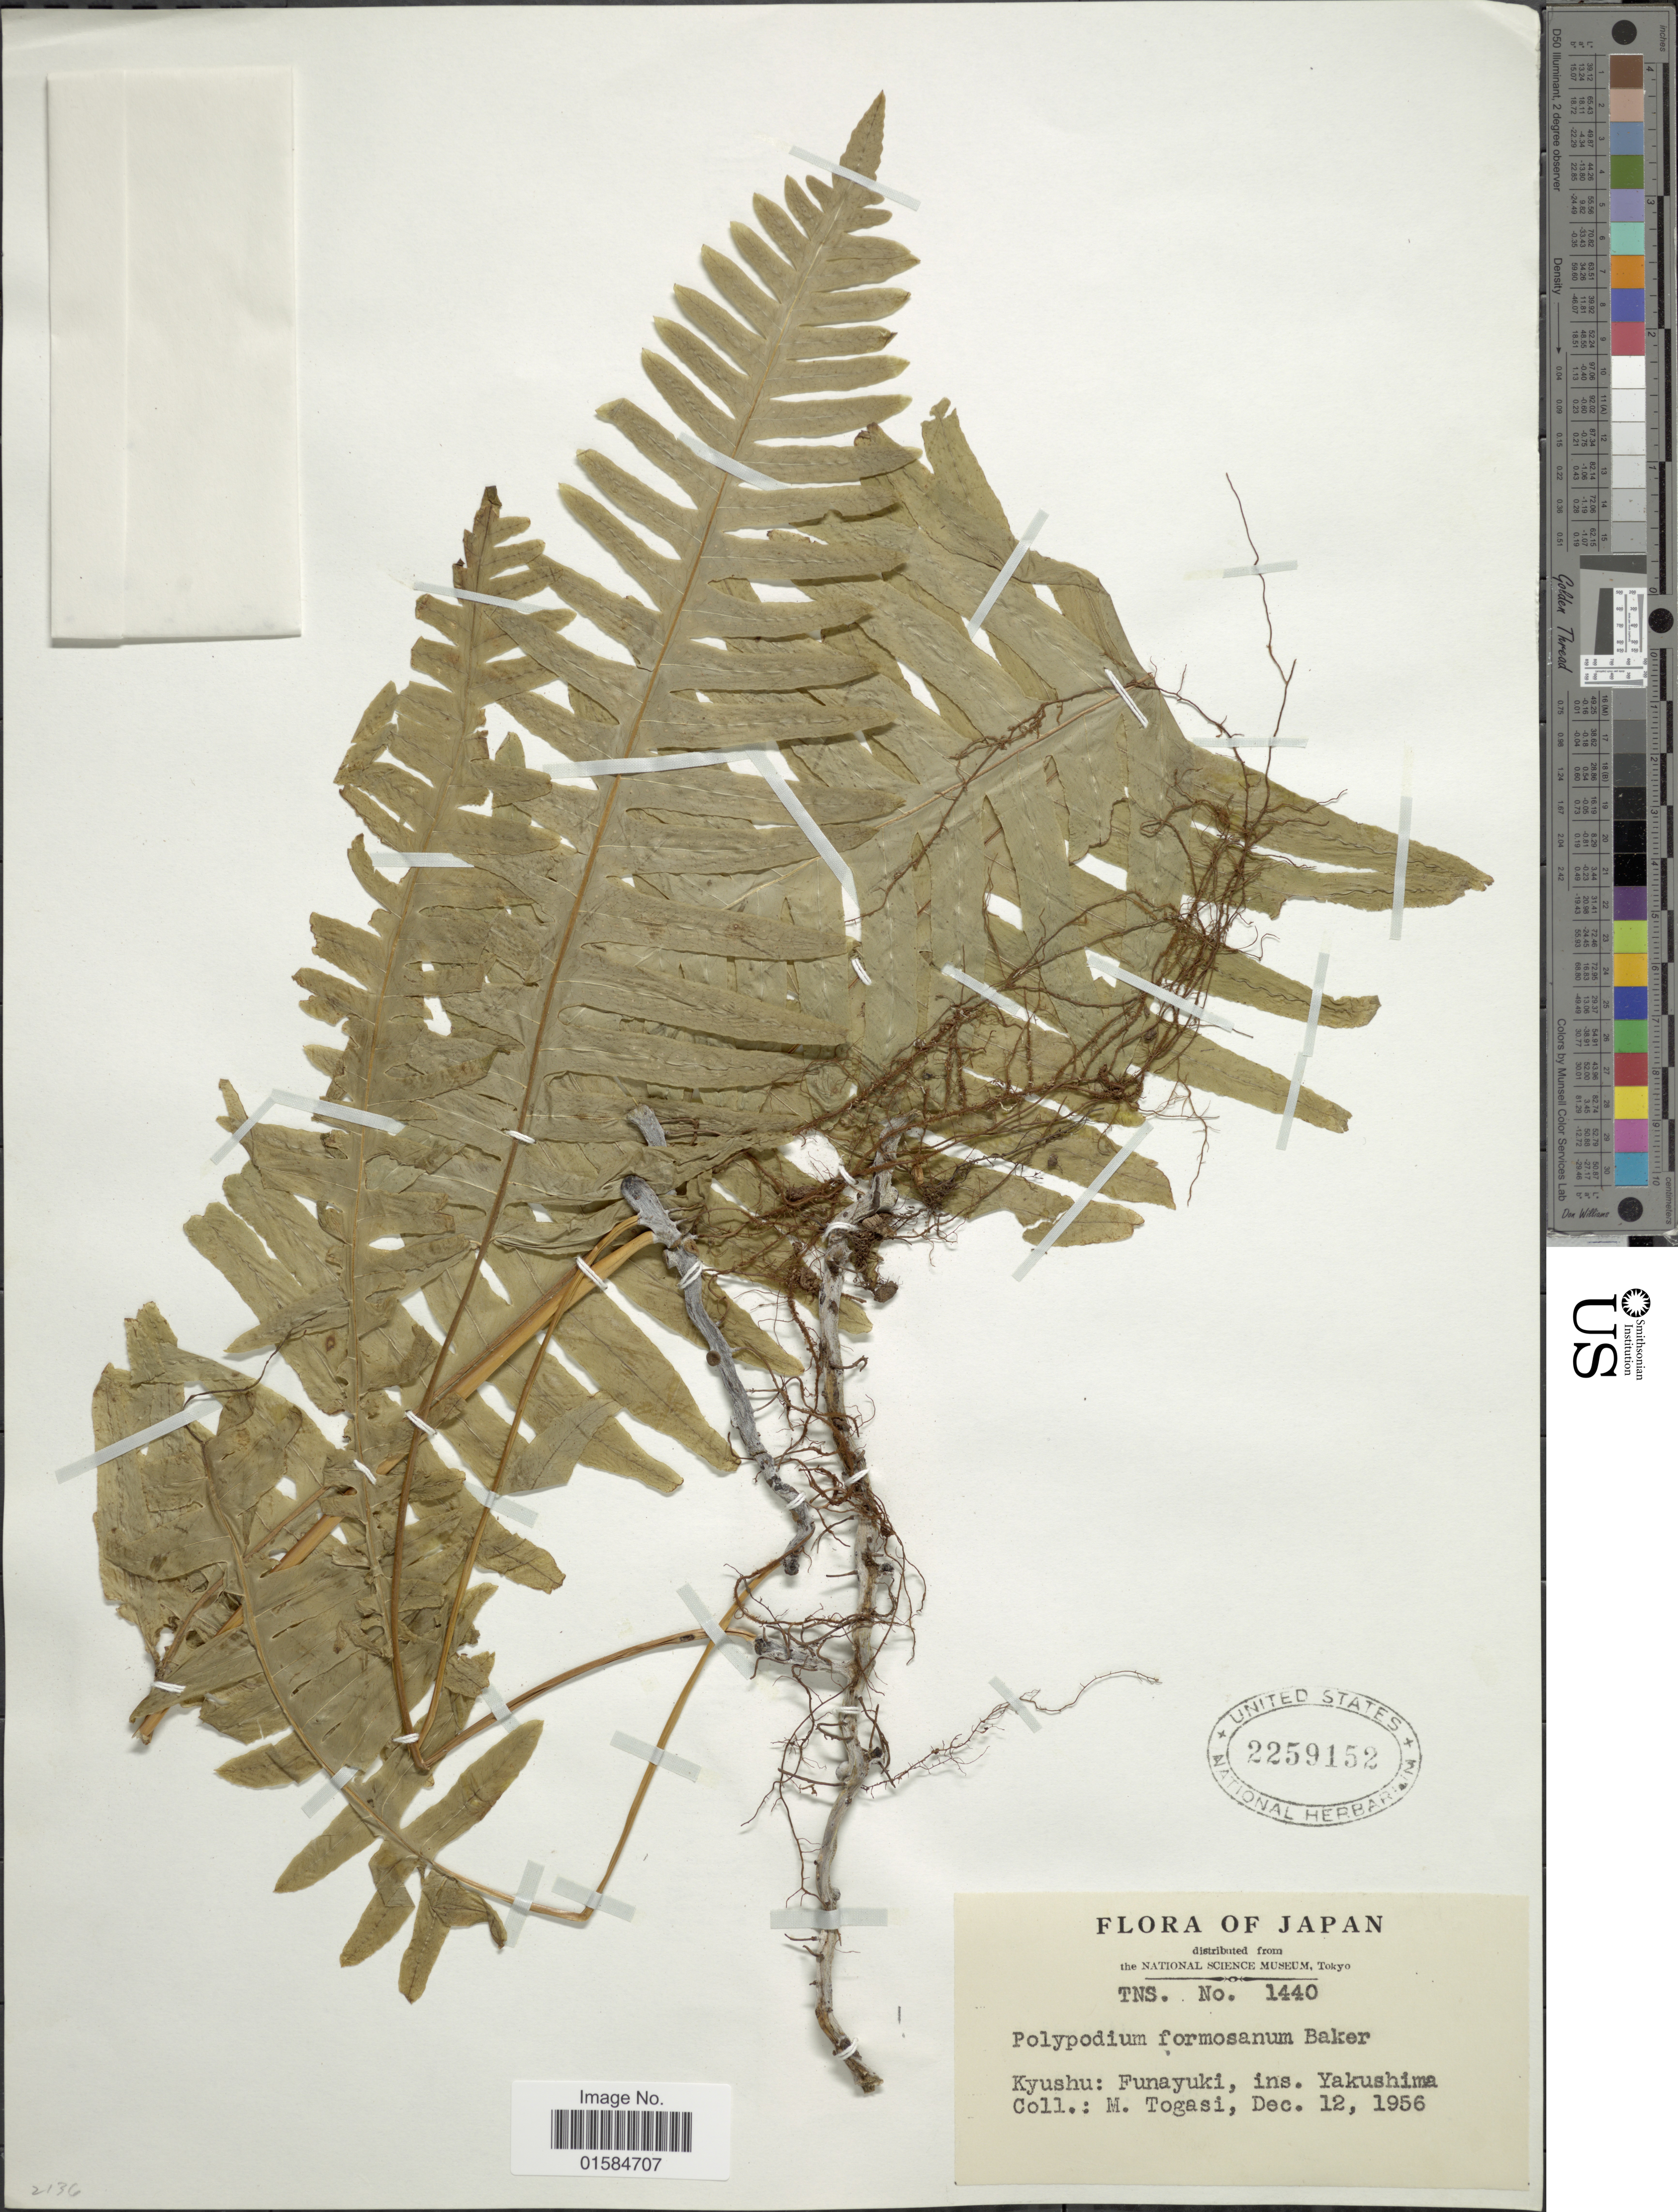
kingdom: Plantae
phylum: Tracheophyta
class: Polypodiopsida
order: Polypodiales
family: Polypodiaceae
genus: Goniophlebium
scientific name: Goniophlebium formosanum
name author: (Baker) Rödl-Linder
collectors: M. Togasi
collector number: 1440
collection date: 1956-12-12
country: Japan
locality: Kyushu: Funayuki, ins. Yakushima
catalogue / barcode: US 2259152